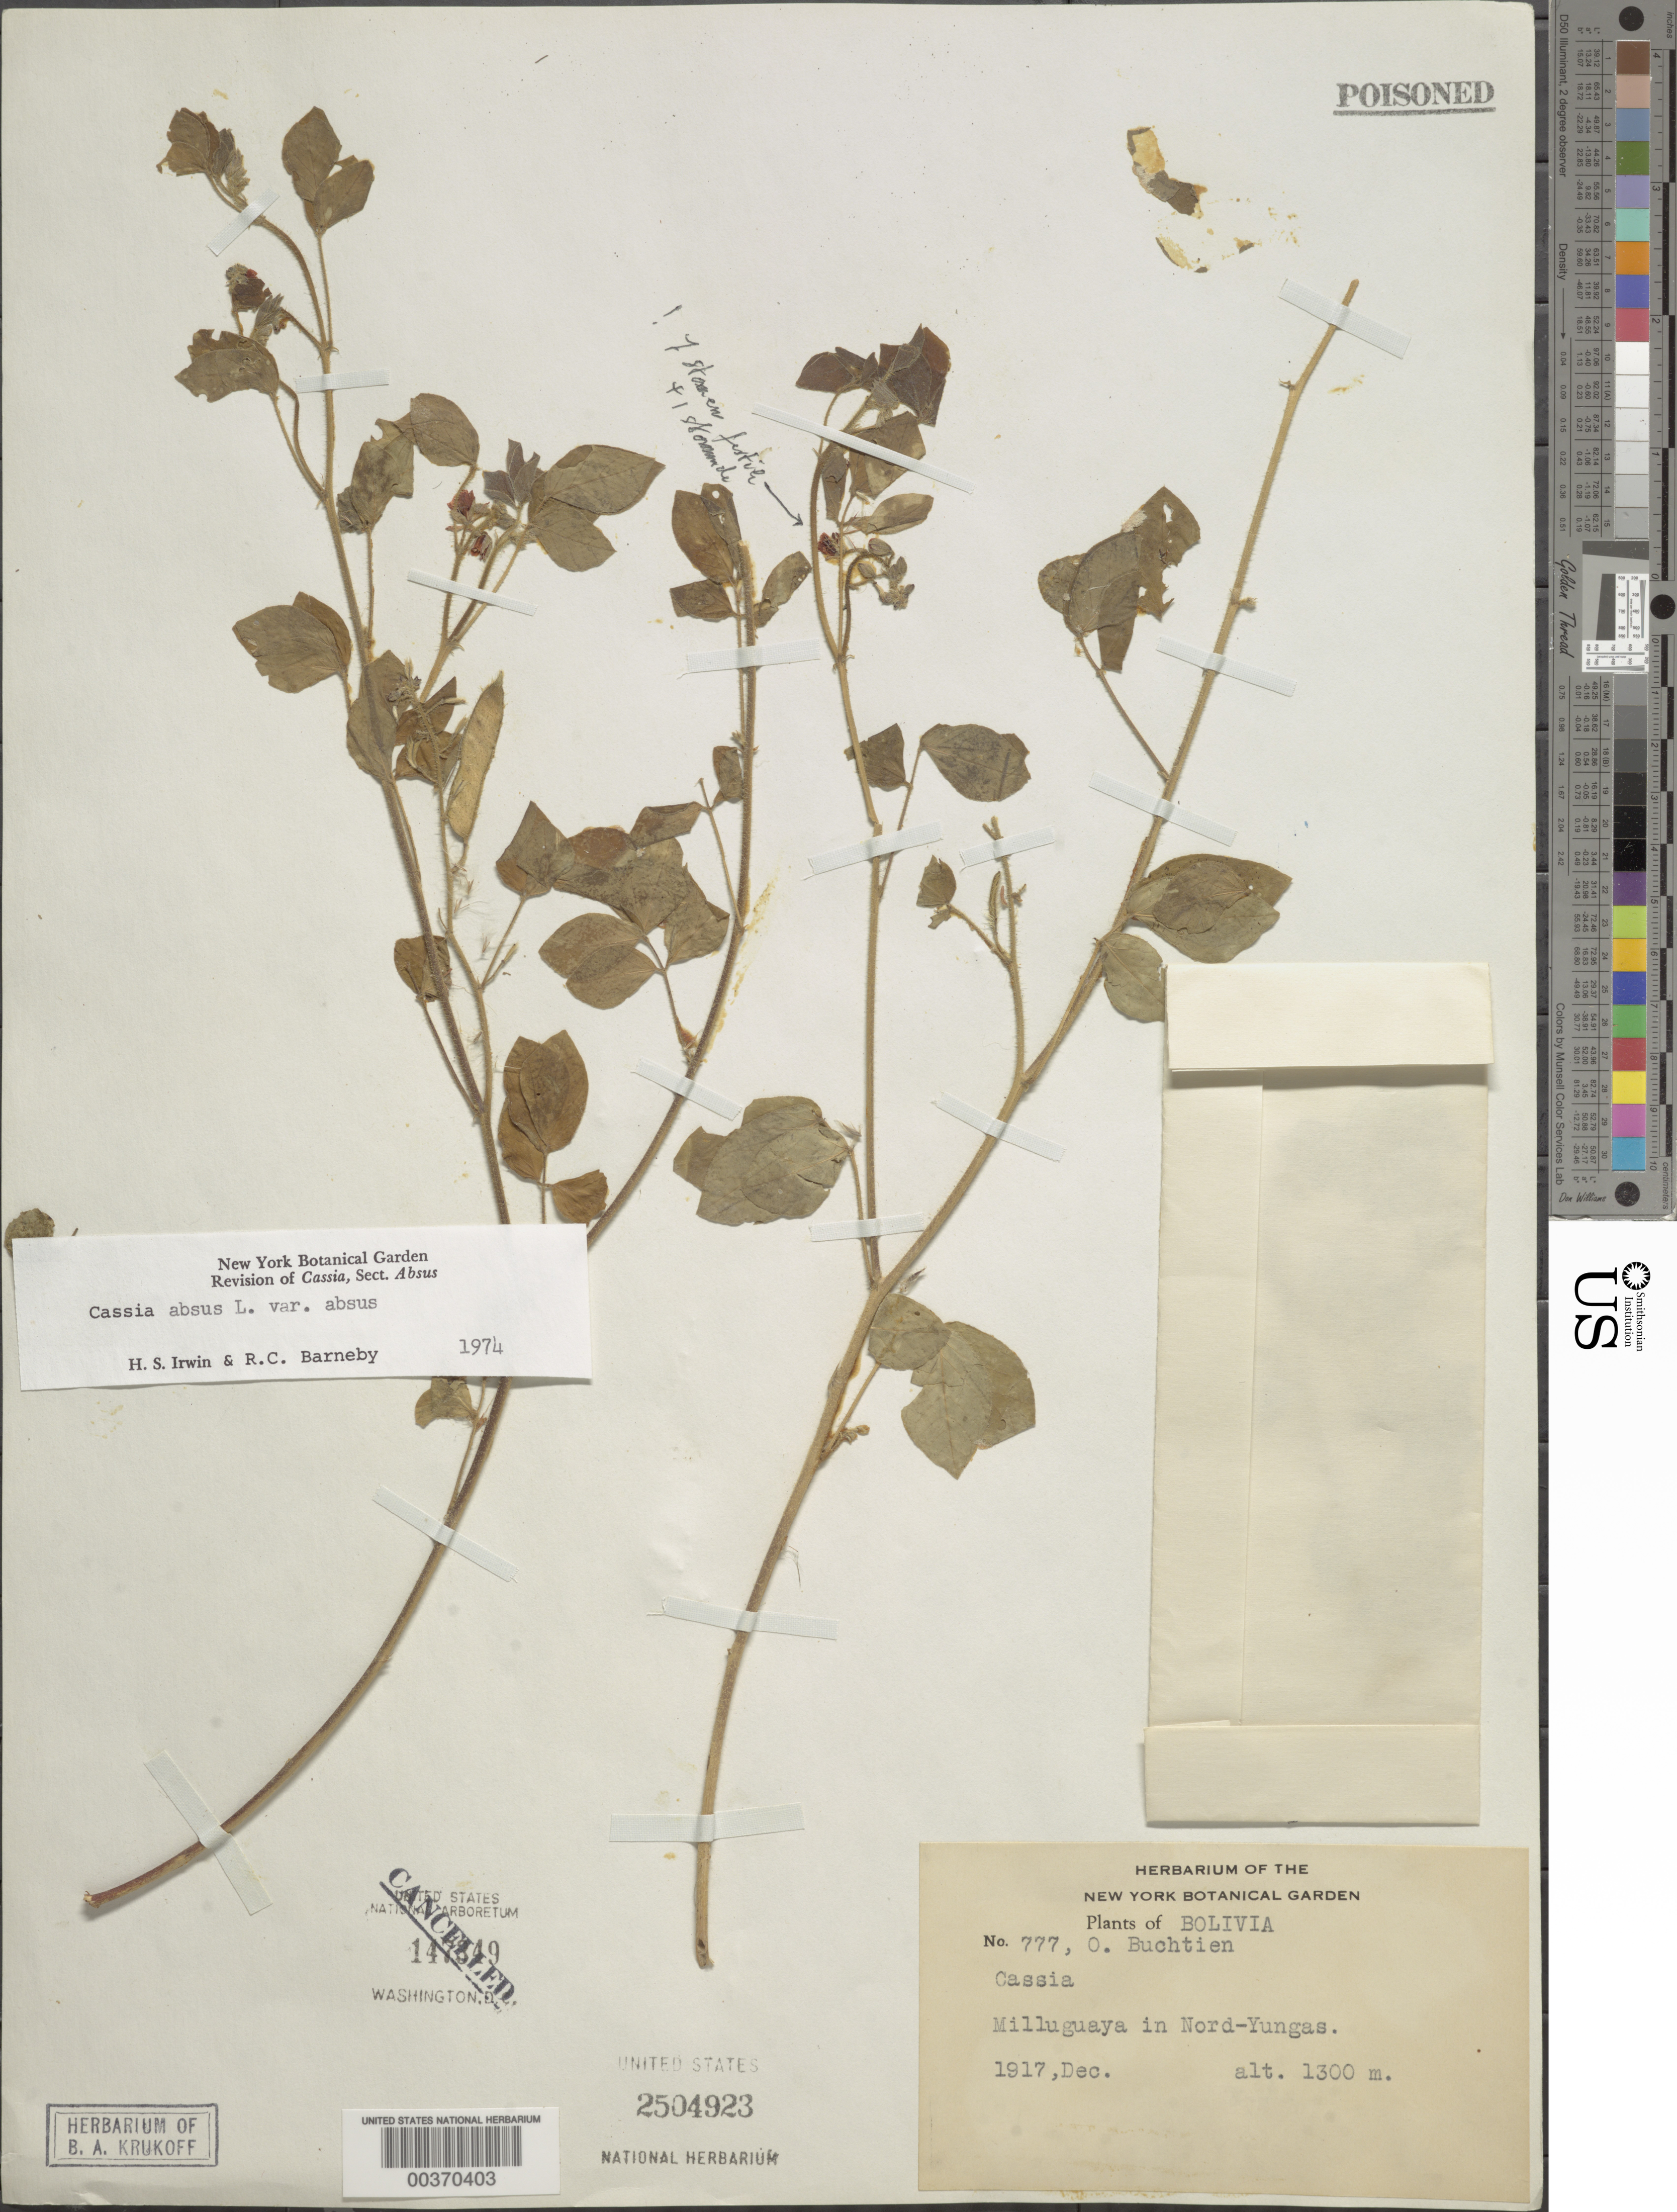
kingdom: Plantae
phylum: Tracheophyta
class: Magnoliopsida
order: Fabales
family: Fabaceae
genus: Chamaecrista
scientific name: Chamaecrista absus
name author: (L.) H.S. Irwin & Barneby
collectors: O. Buchtien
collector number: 777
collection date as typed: Dec 1917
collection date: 1917-12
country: Bolivia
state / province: La Paz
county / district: Nor Yungas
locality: Milluguaya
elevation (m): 1300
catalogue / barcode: US 2504923